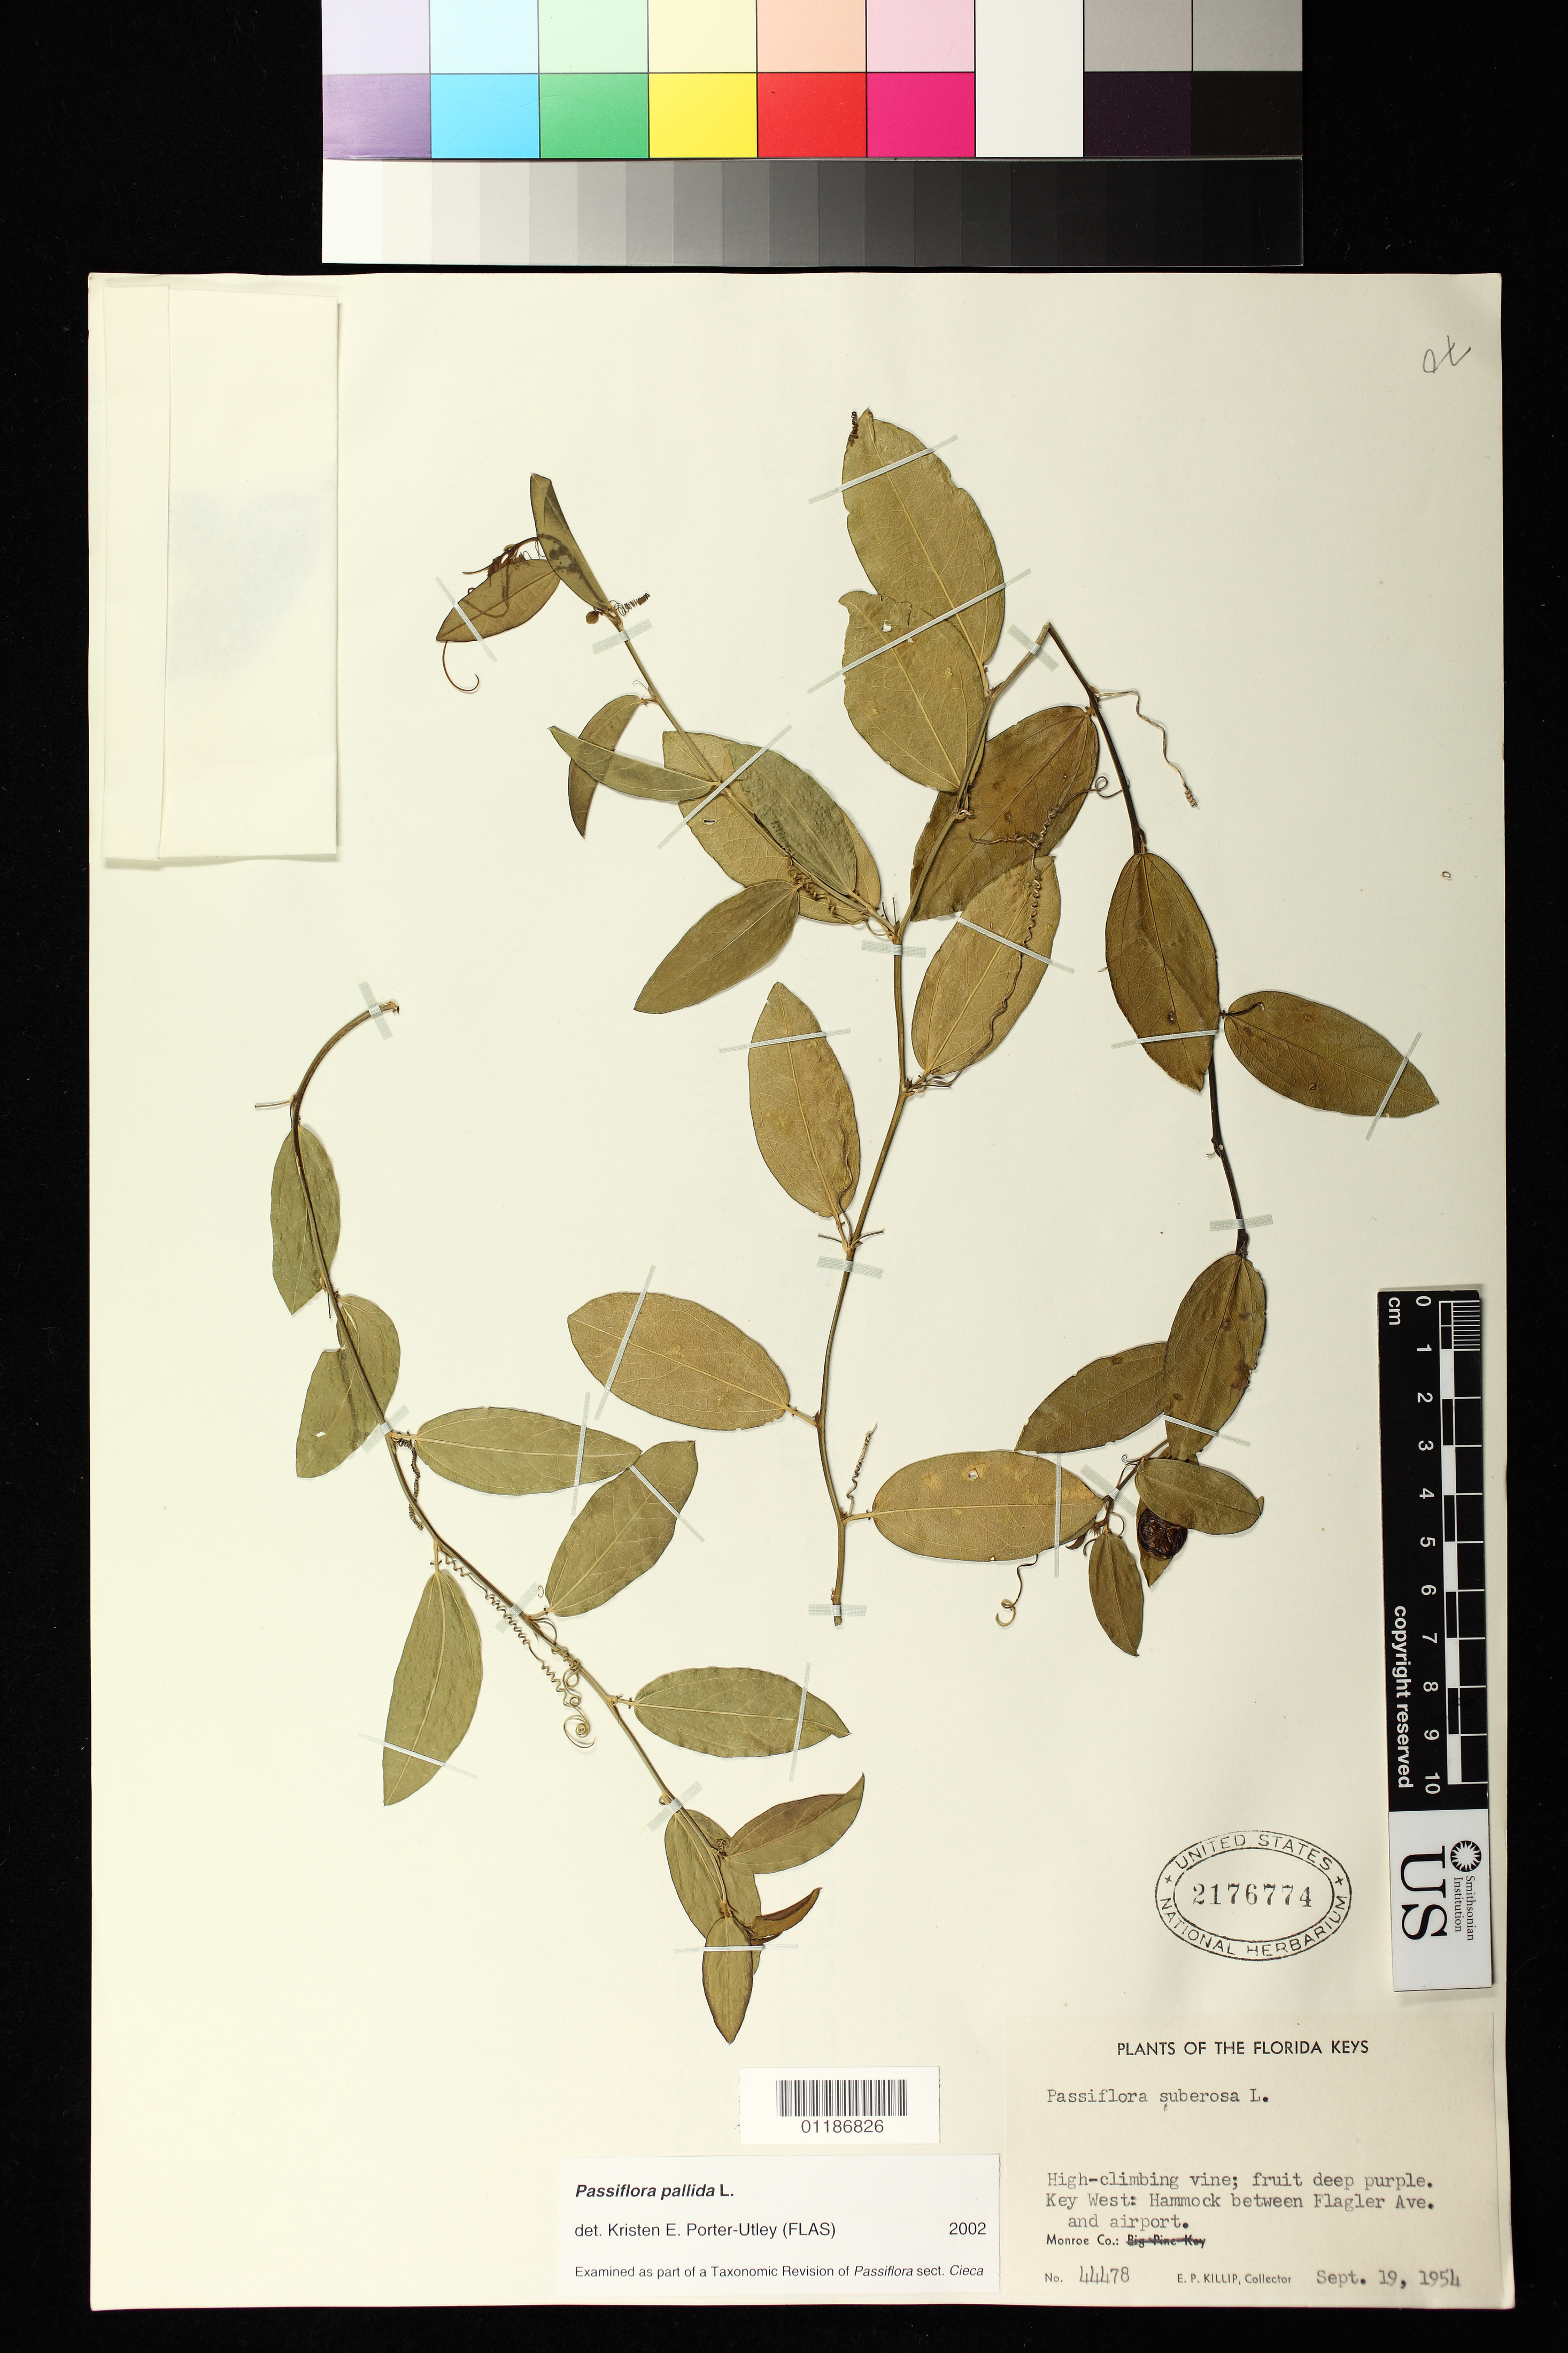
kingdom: Plantae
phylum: Tracheophyta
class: Magnoliopsida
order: Malpighiales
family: Passifloraceae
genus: Passiflora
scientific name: Passiflora pallida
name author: L.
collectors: E. P. Killip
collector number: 44478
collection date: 1954-09-19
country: United States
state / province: Florida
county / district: Monroe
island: Key West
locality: Key West, Hammock between Flagler Avenue and airport.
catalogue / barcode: US 2176774